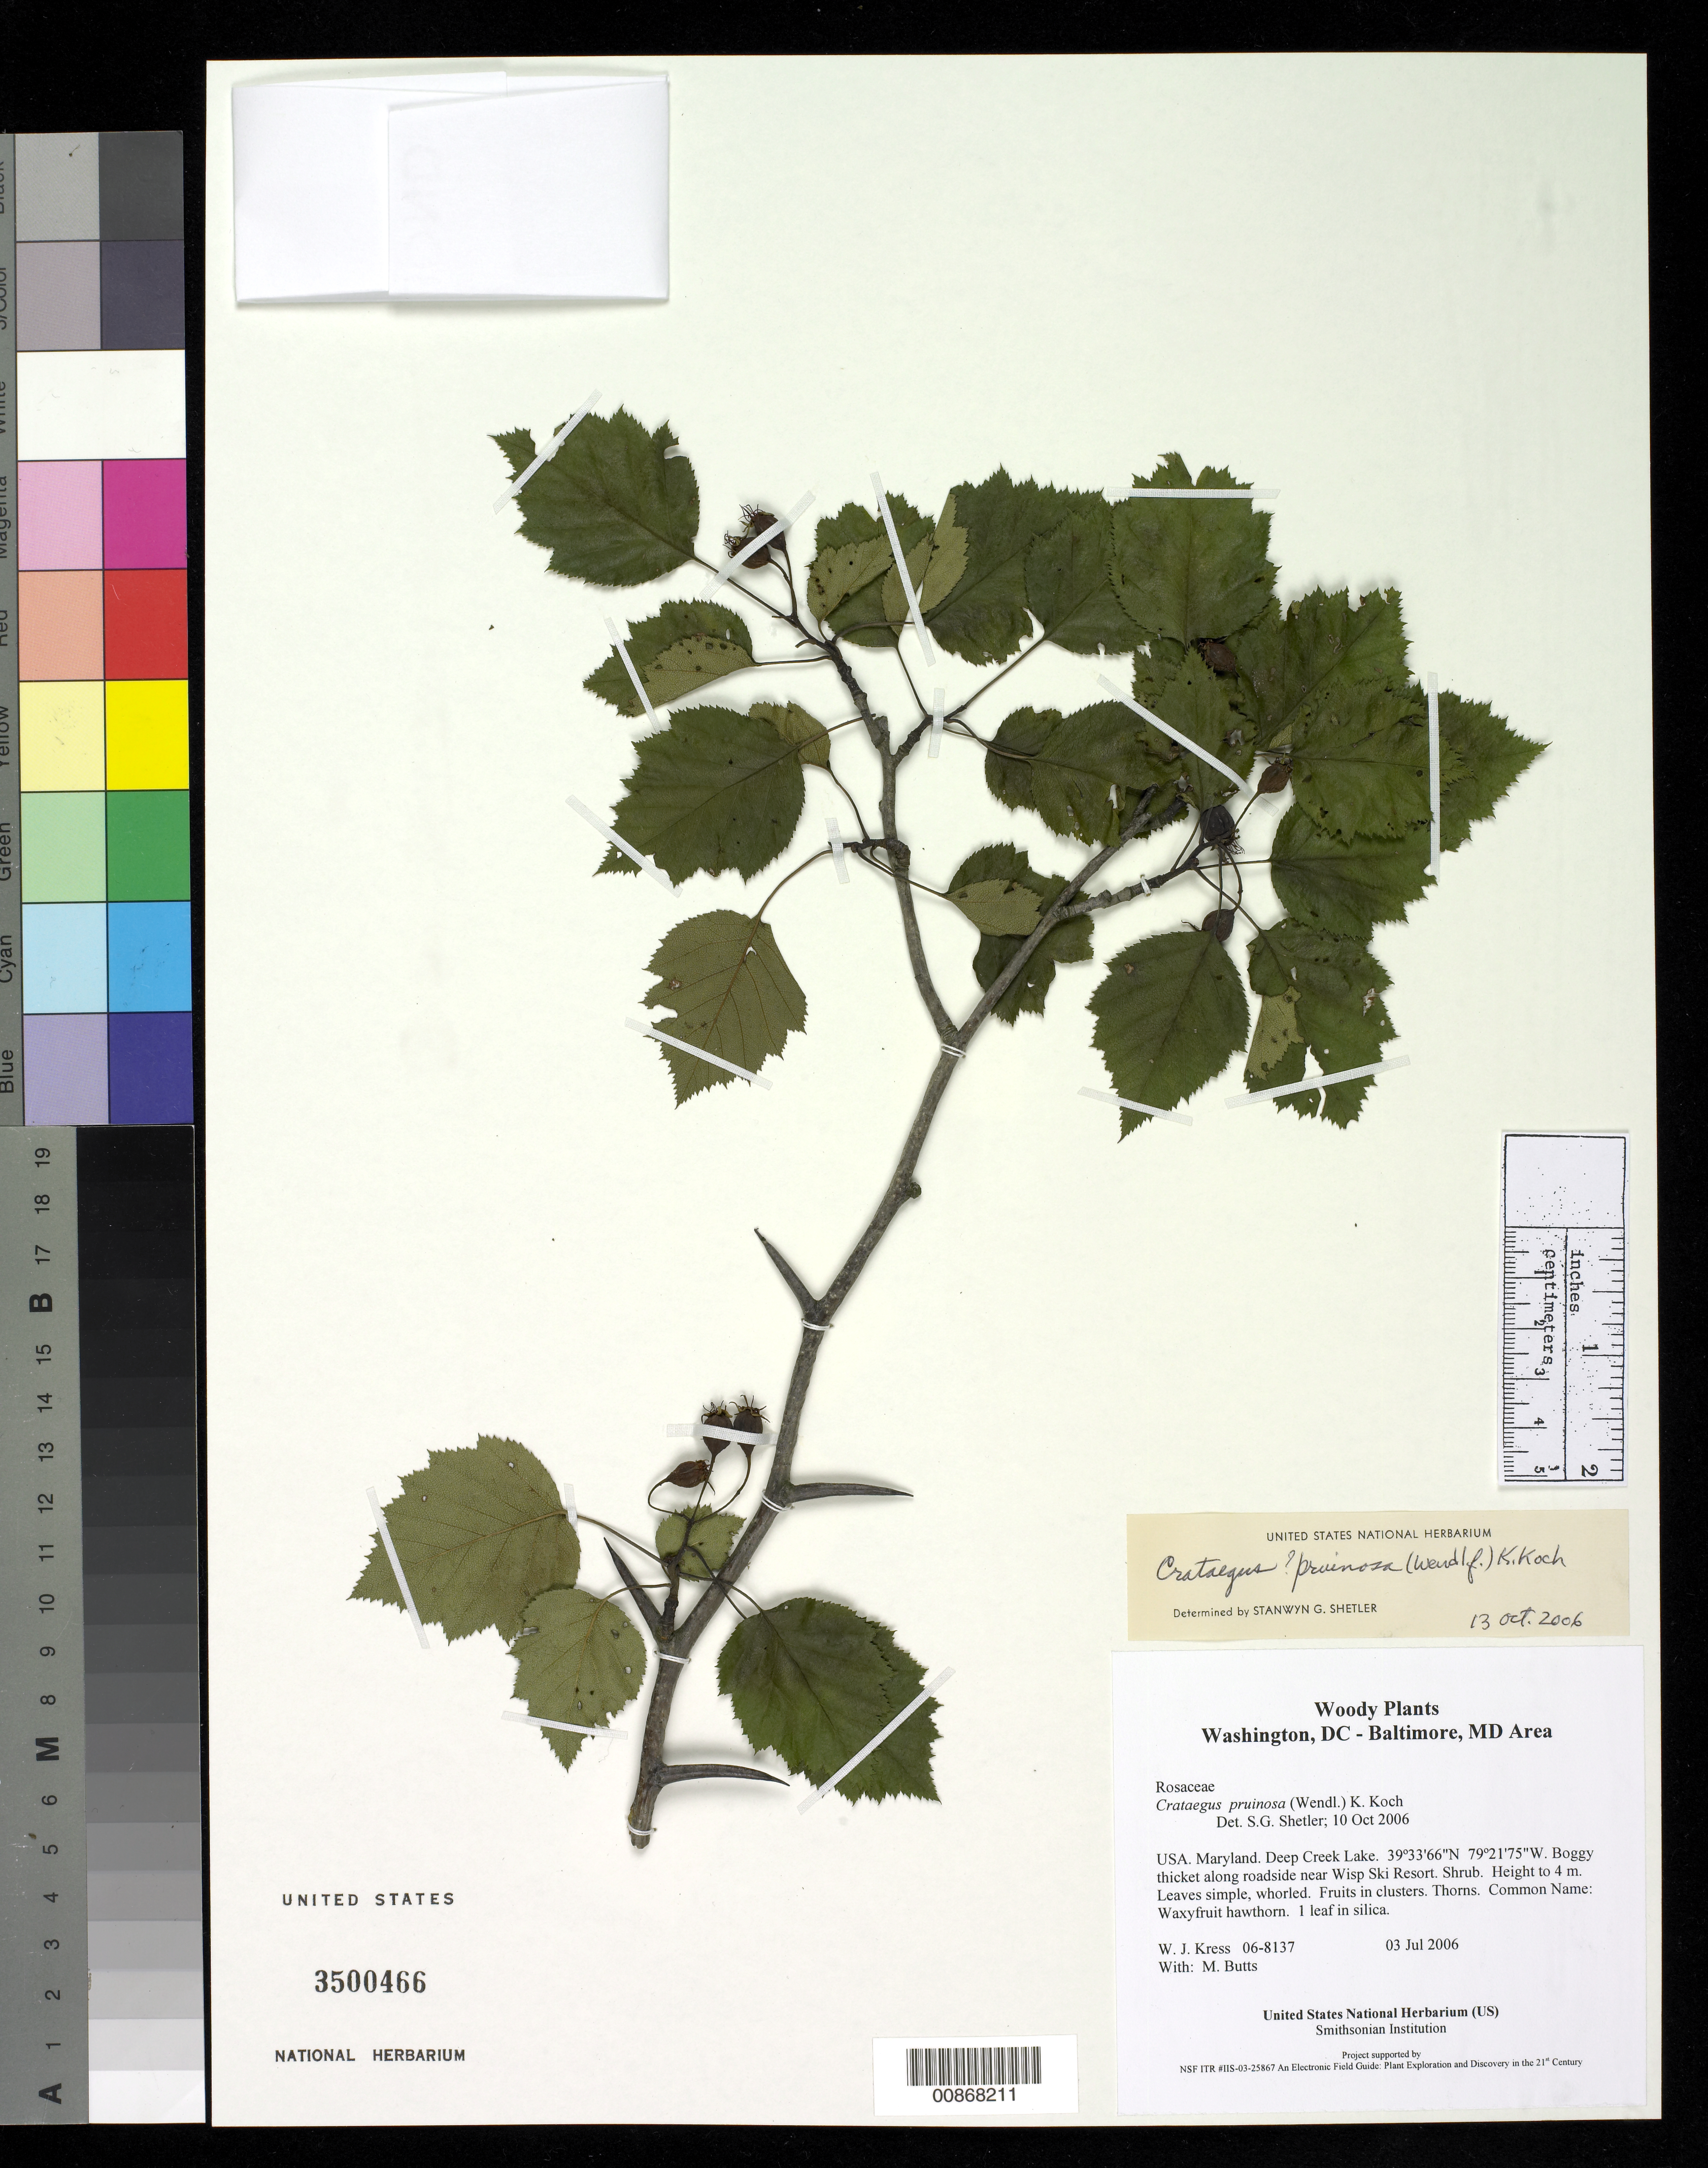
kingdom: Plantae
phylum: Tracheophyta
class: Magnoliopsida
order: Rosales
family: Rosaceae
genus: Crataegus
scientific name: Crataegus pruinosa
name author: (H.L. Wendl.) K. Koch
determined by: Shetler, Stanwyn G., (US), NMNH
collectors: W. J. Kress & M. B. Butts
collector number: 06-8137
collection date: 2006-07-03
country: United States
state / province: Maryland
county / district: Garrett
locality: Deep Creek Lake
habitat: Boggy thicket along roadside near Wisp Ski Resort.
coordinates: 39 33 66 N, 79 21 75 W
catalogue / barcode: US 3500466